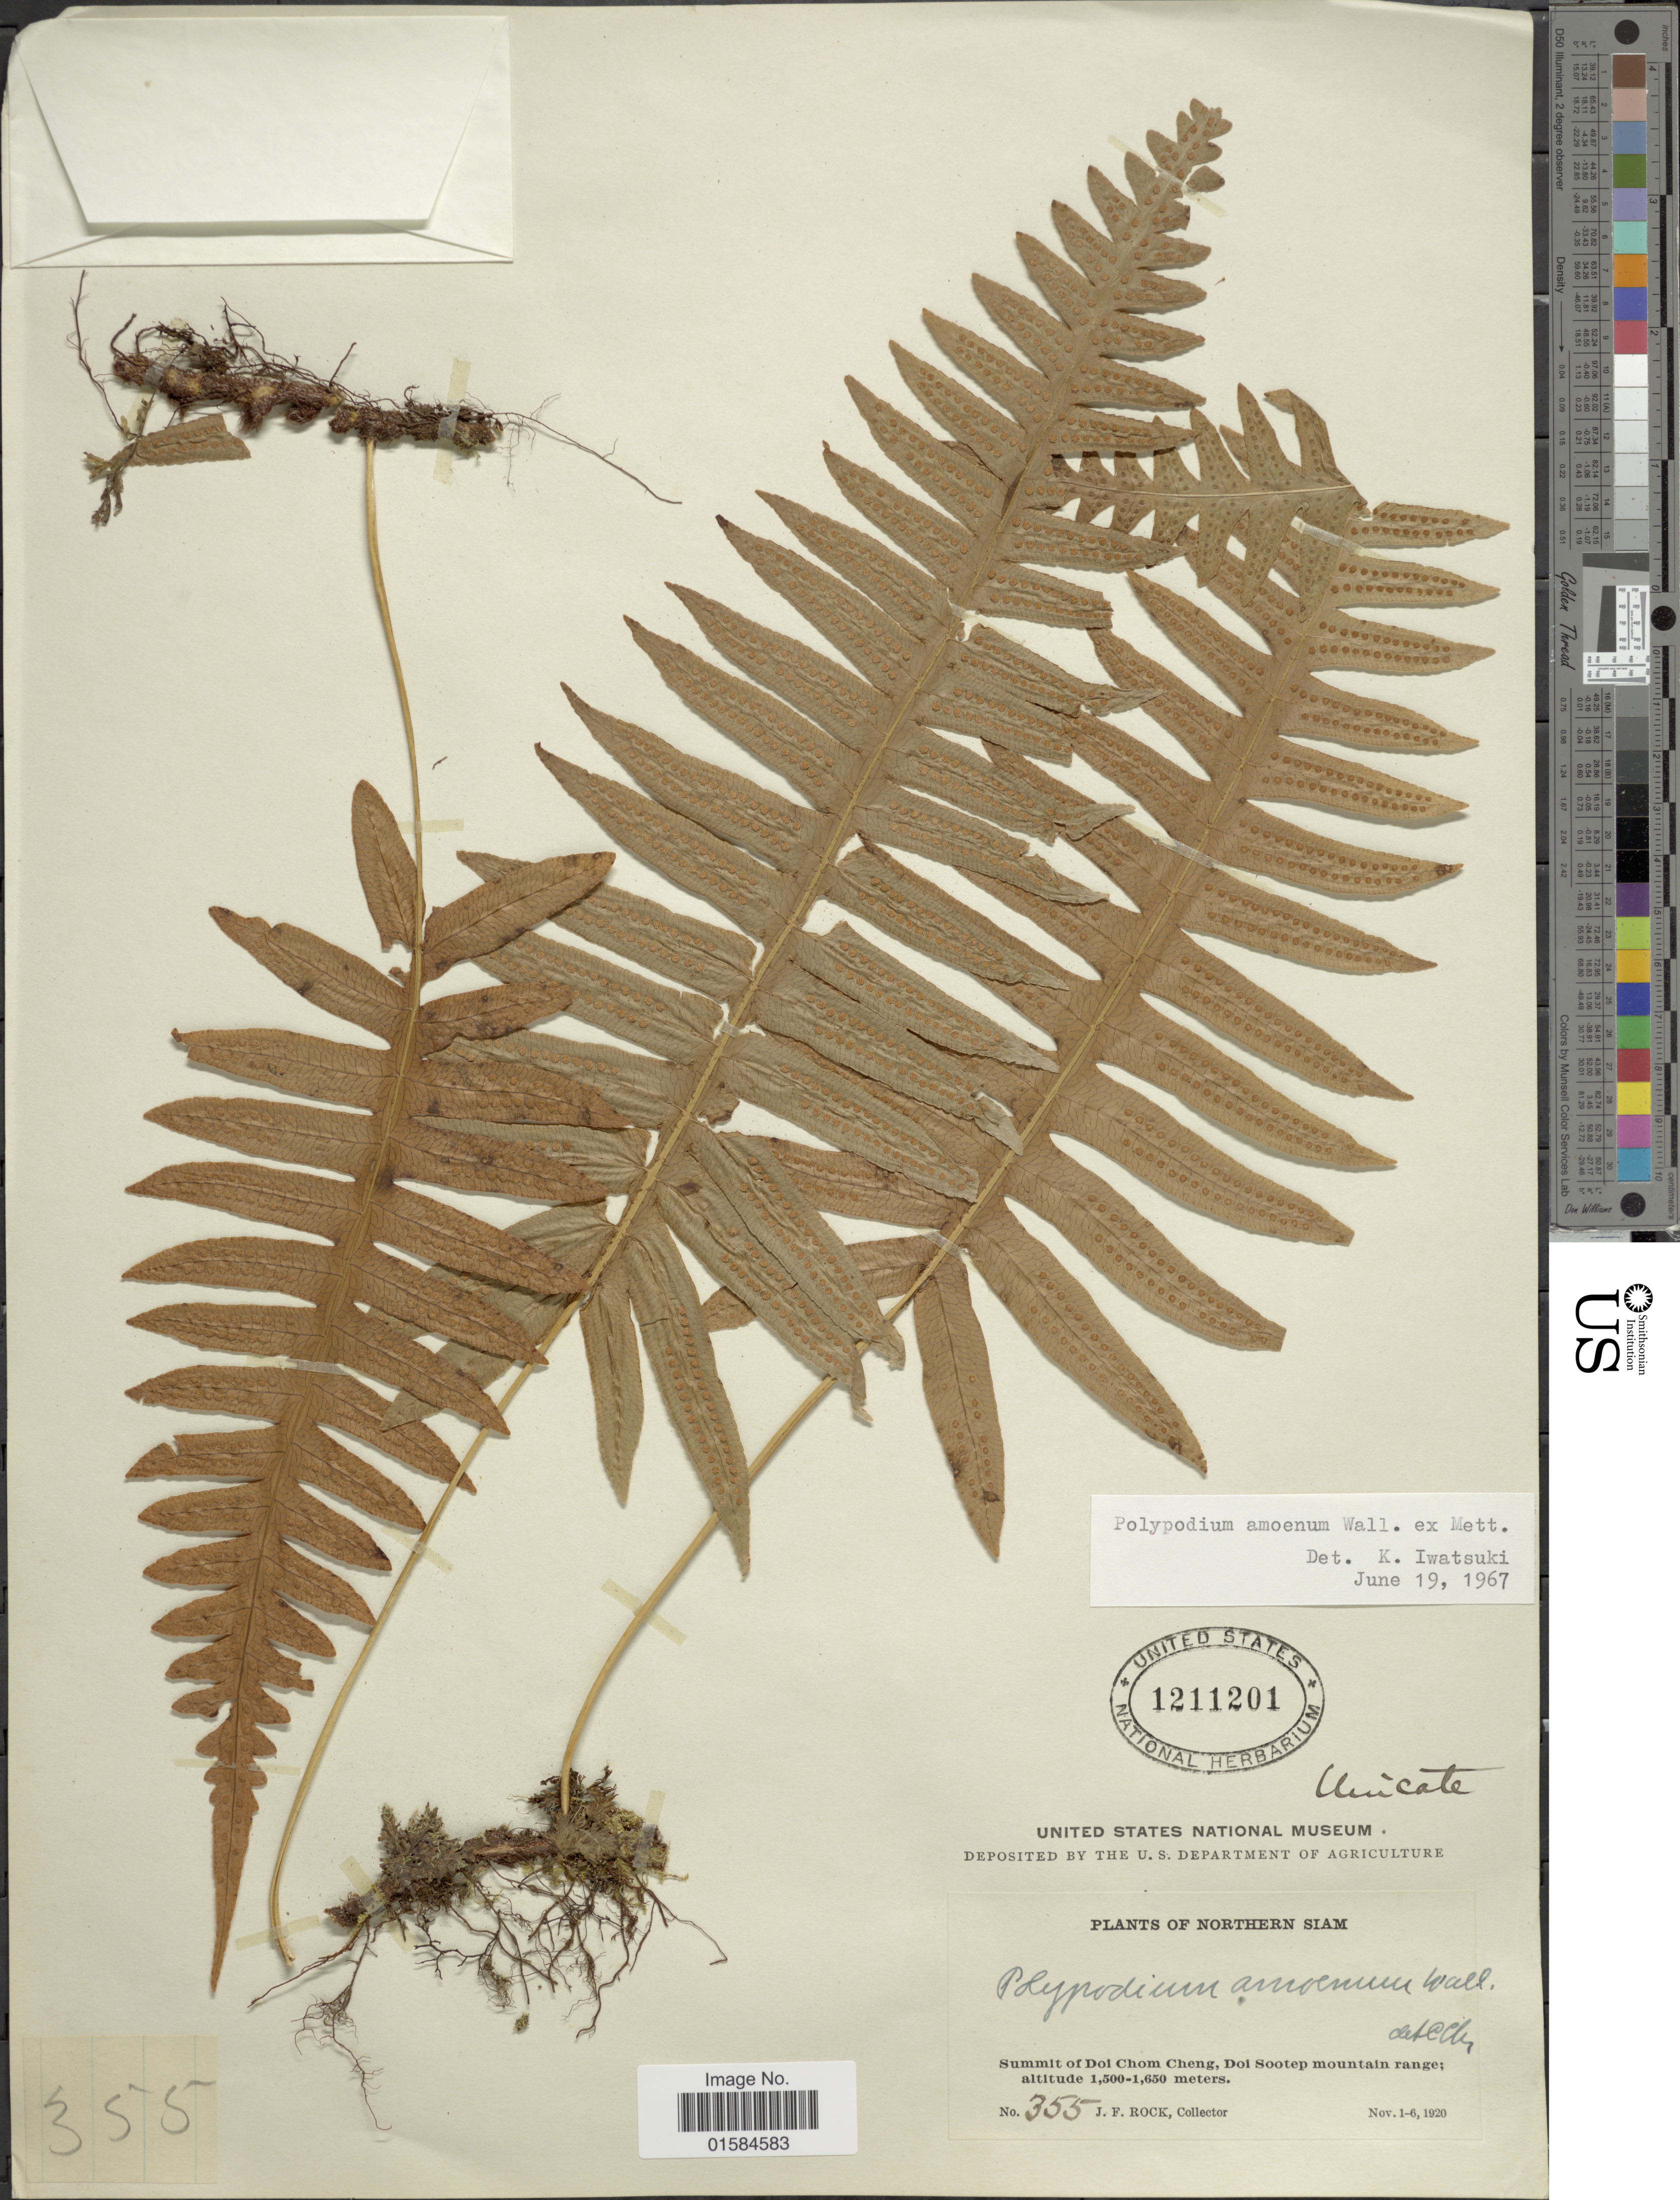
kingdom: Plantae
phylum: Tracheophyta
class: Polypodiopsida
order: Polypodiales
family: Polypodiaceae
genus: Goniophlebium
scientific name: Goniophlebium amoenum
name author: (Wall. ex Mett.) J. Sm.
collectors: J. Rock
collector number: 355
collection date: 1920-11-01/1920-11-06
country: Thailand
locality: Northern Siam, Summit of Doi Chom Cheng, Doi Sootep mountain range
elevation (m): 1500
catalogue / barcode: US 1211201